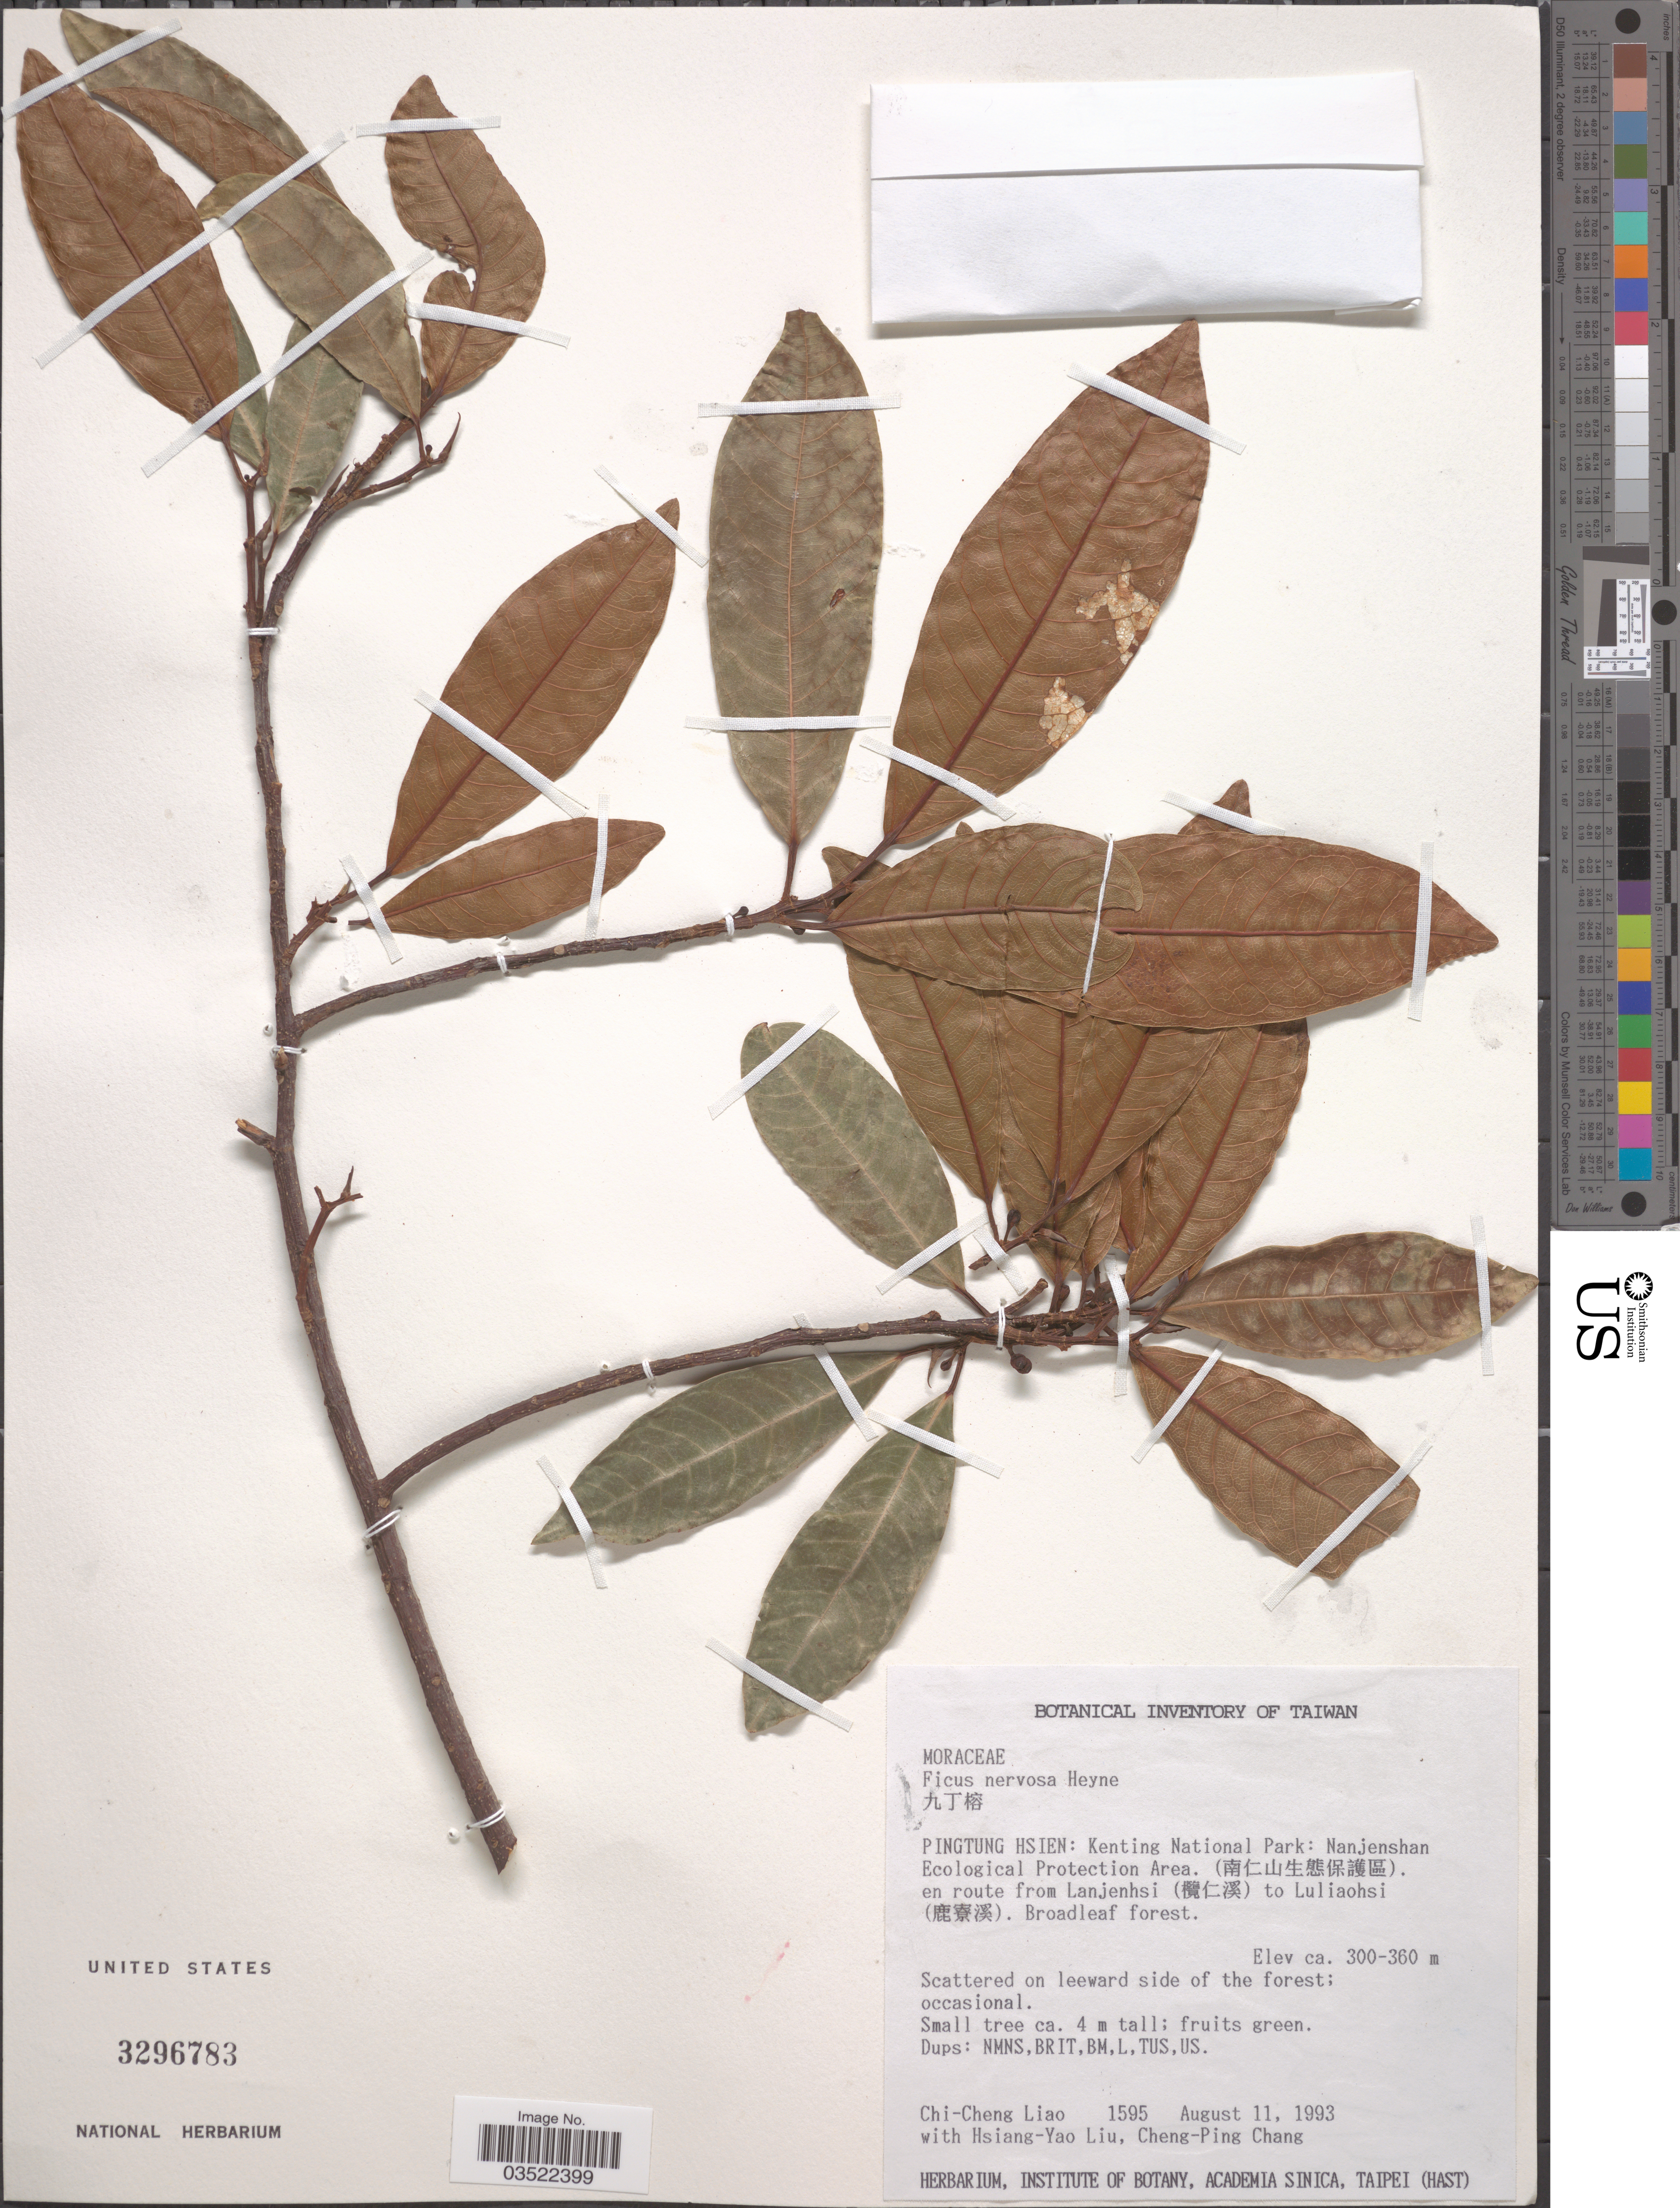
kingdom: Plantae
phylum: Tracheophyta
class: Magnoliopsida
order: Rosales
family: Moraceae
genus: Ficus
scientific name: Ficus nervosa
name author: B. Heyne & Roth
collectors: C. Liao, H. Liu & C. Chang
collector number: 1595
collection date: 1993-08-11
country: Taiwan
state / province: Pingtung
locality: Pingtung Hsien: Kenting National Park: Nanjenshan Ecological Protection Area. (X). en route from Lanjenhsi (X) to Luliaohsi (X).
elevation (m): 300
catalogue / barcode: US 3296783